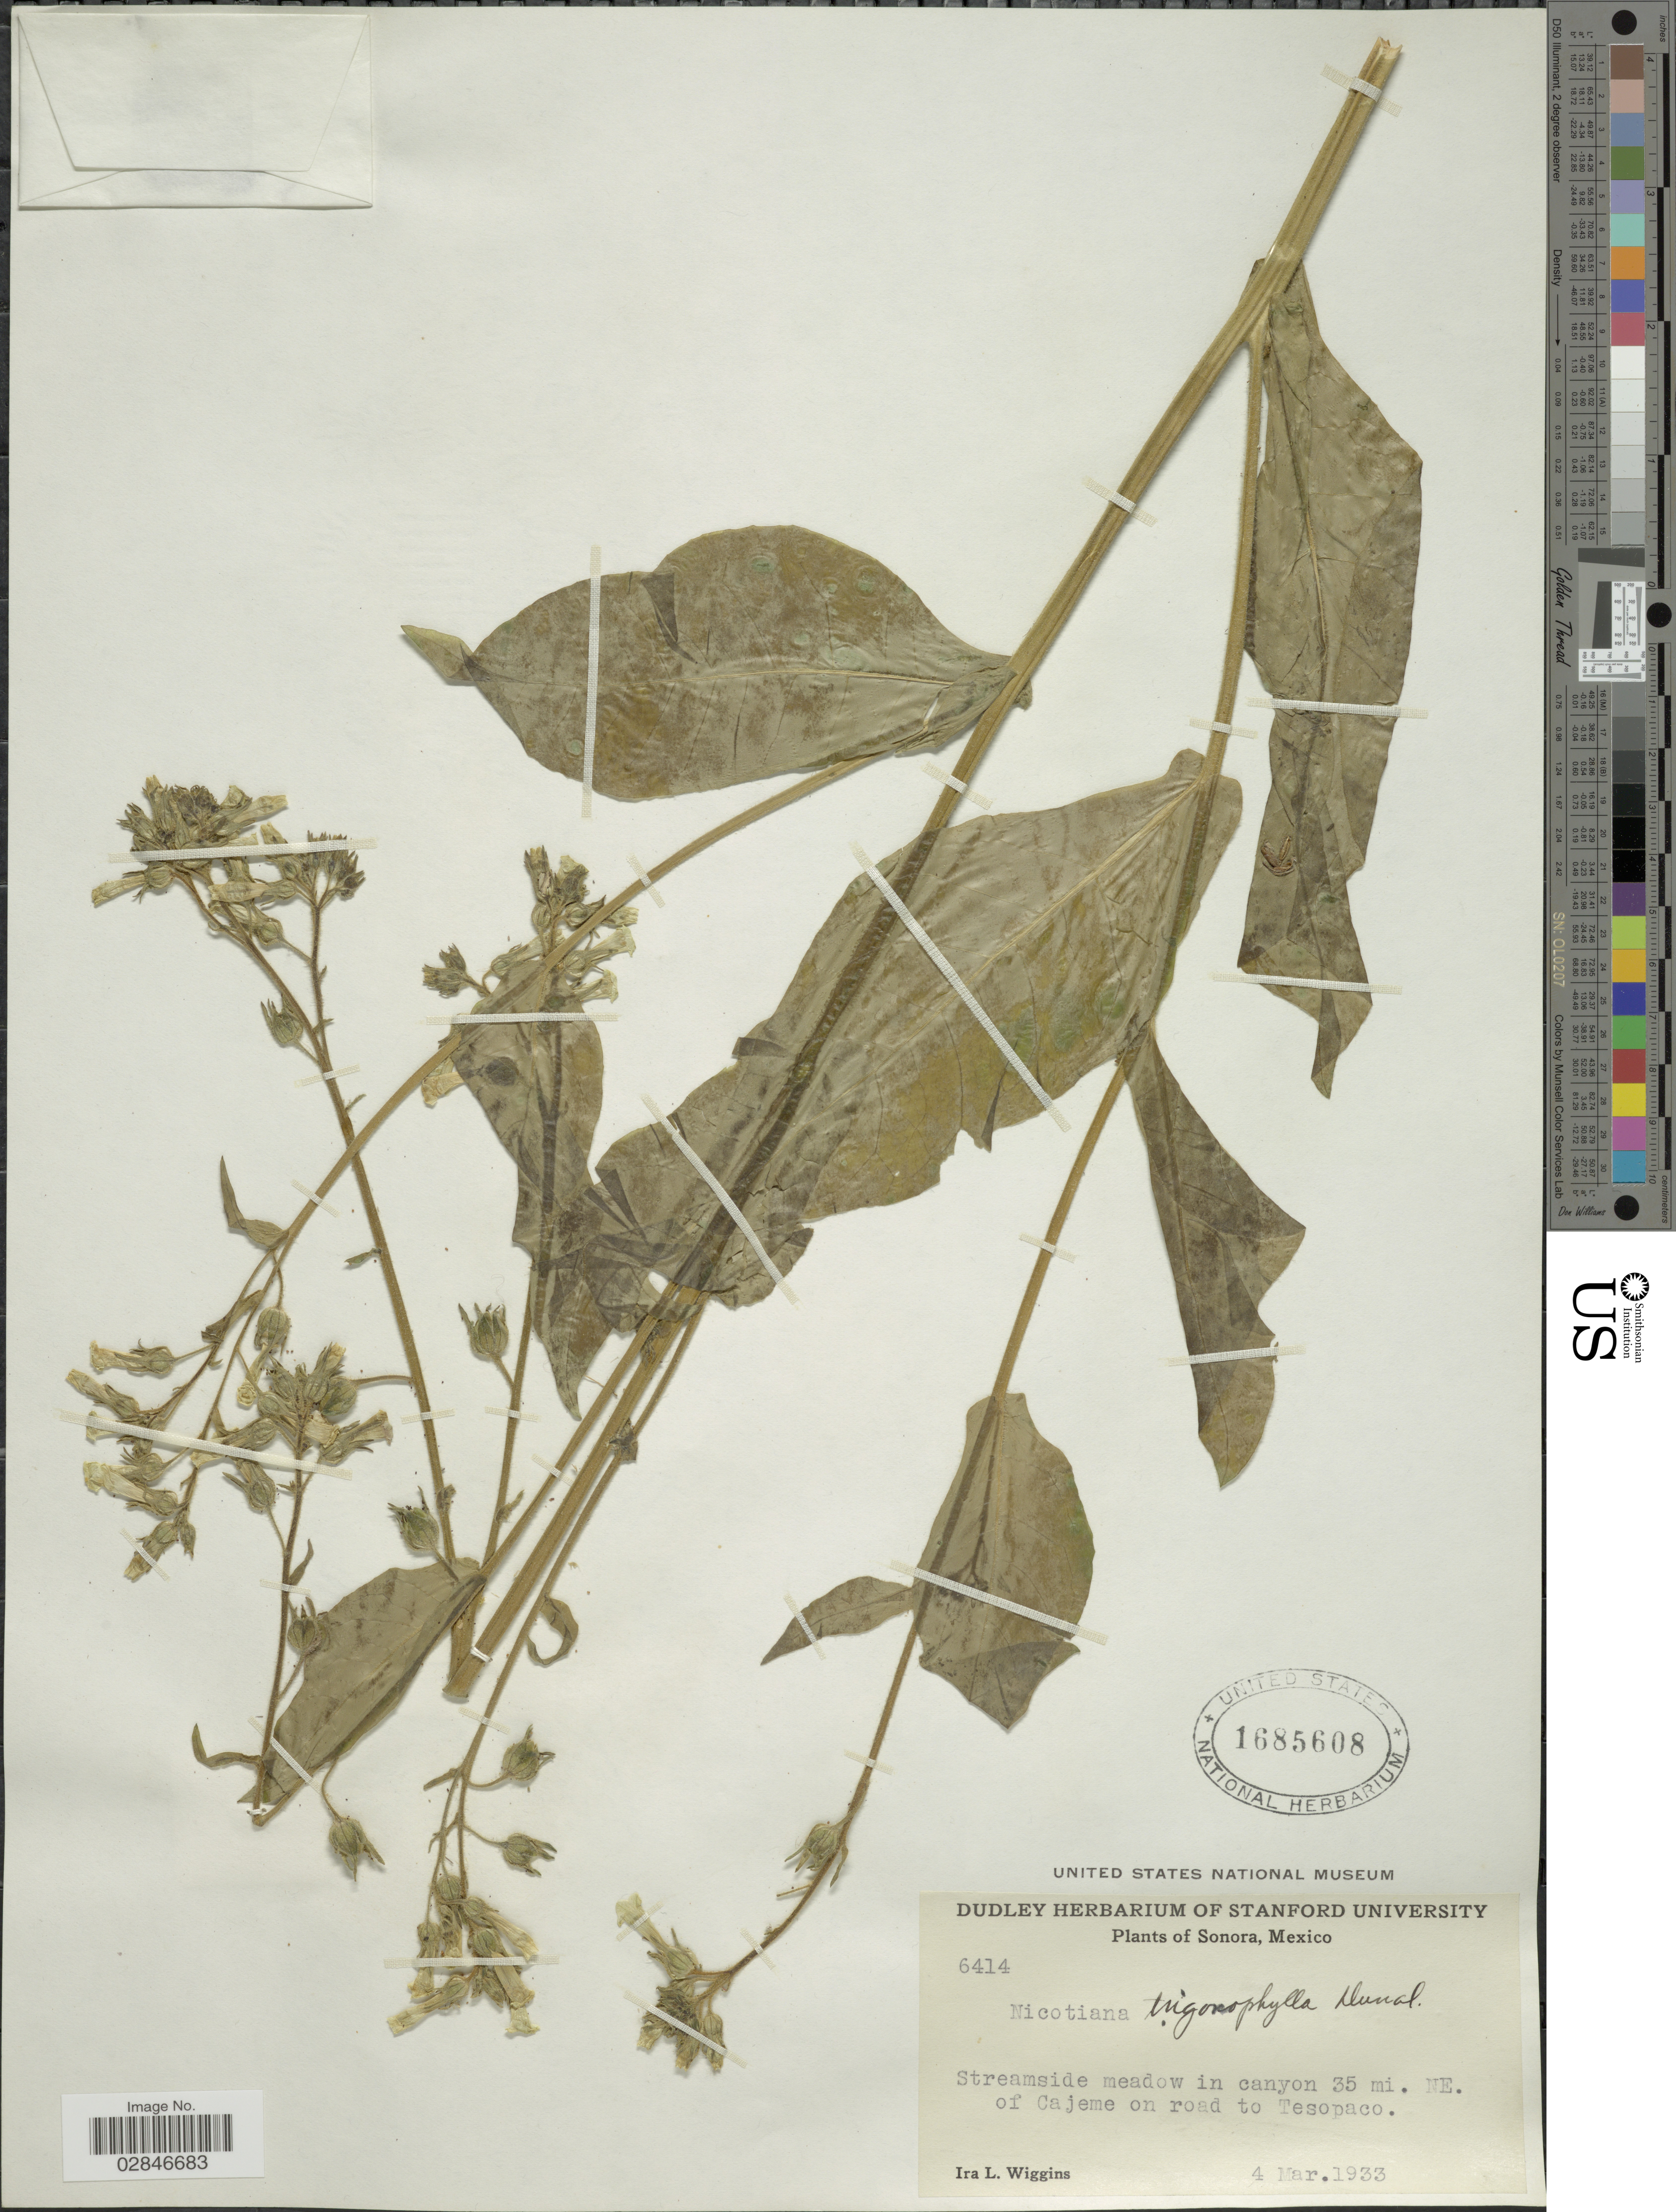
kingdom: Plantae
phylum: Tracheophyta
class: Magnoliopsida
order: Solanales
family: Solanaceae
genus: Nicotiana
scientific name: Nicotiana trigonophylla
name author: Dunal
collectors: I. L. Wiggins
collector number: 6414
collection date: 1933-03-04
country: Mexico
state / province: Sonora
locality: Streamside meadow in canyon 35 mi. NE of Cajeme on road to Tesopaco.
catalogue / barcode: US 1685608